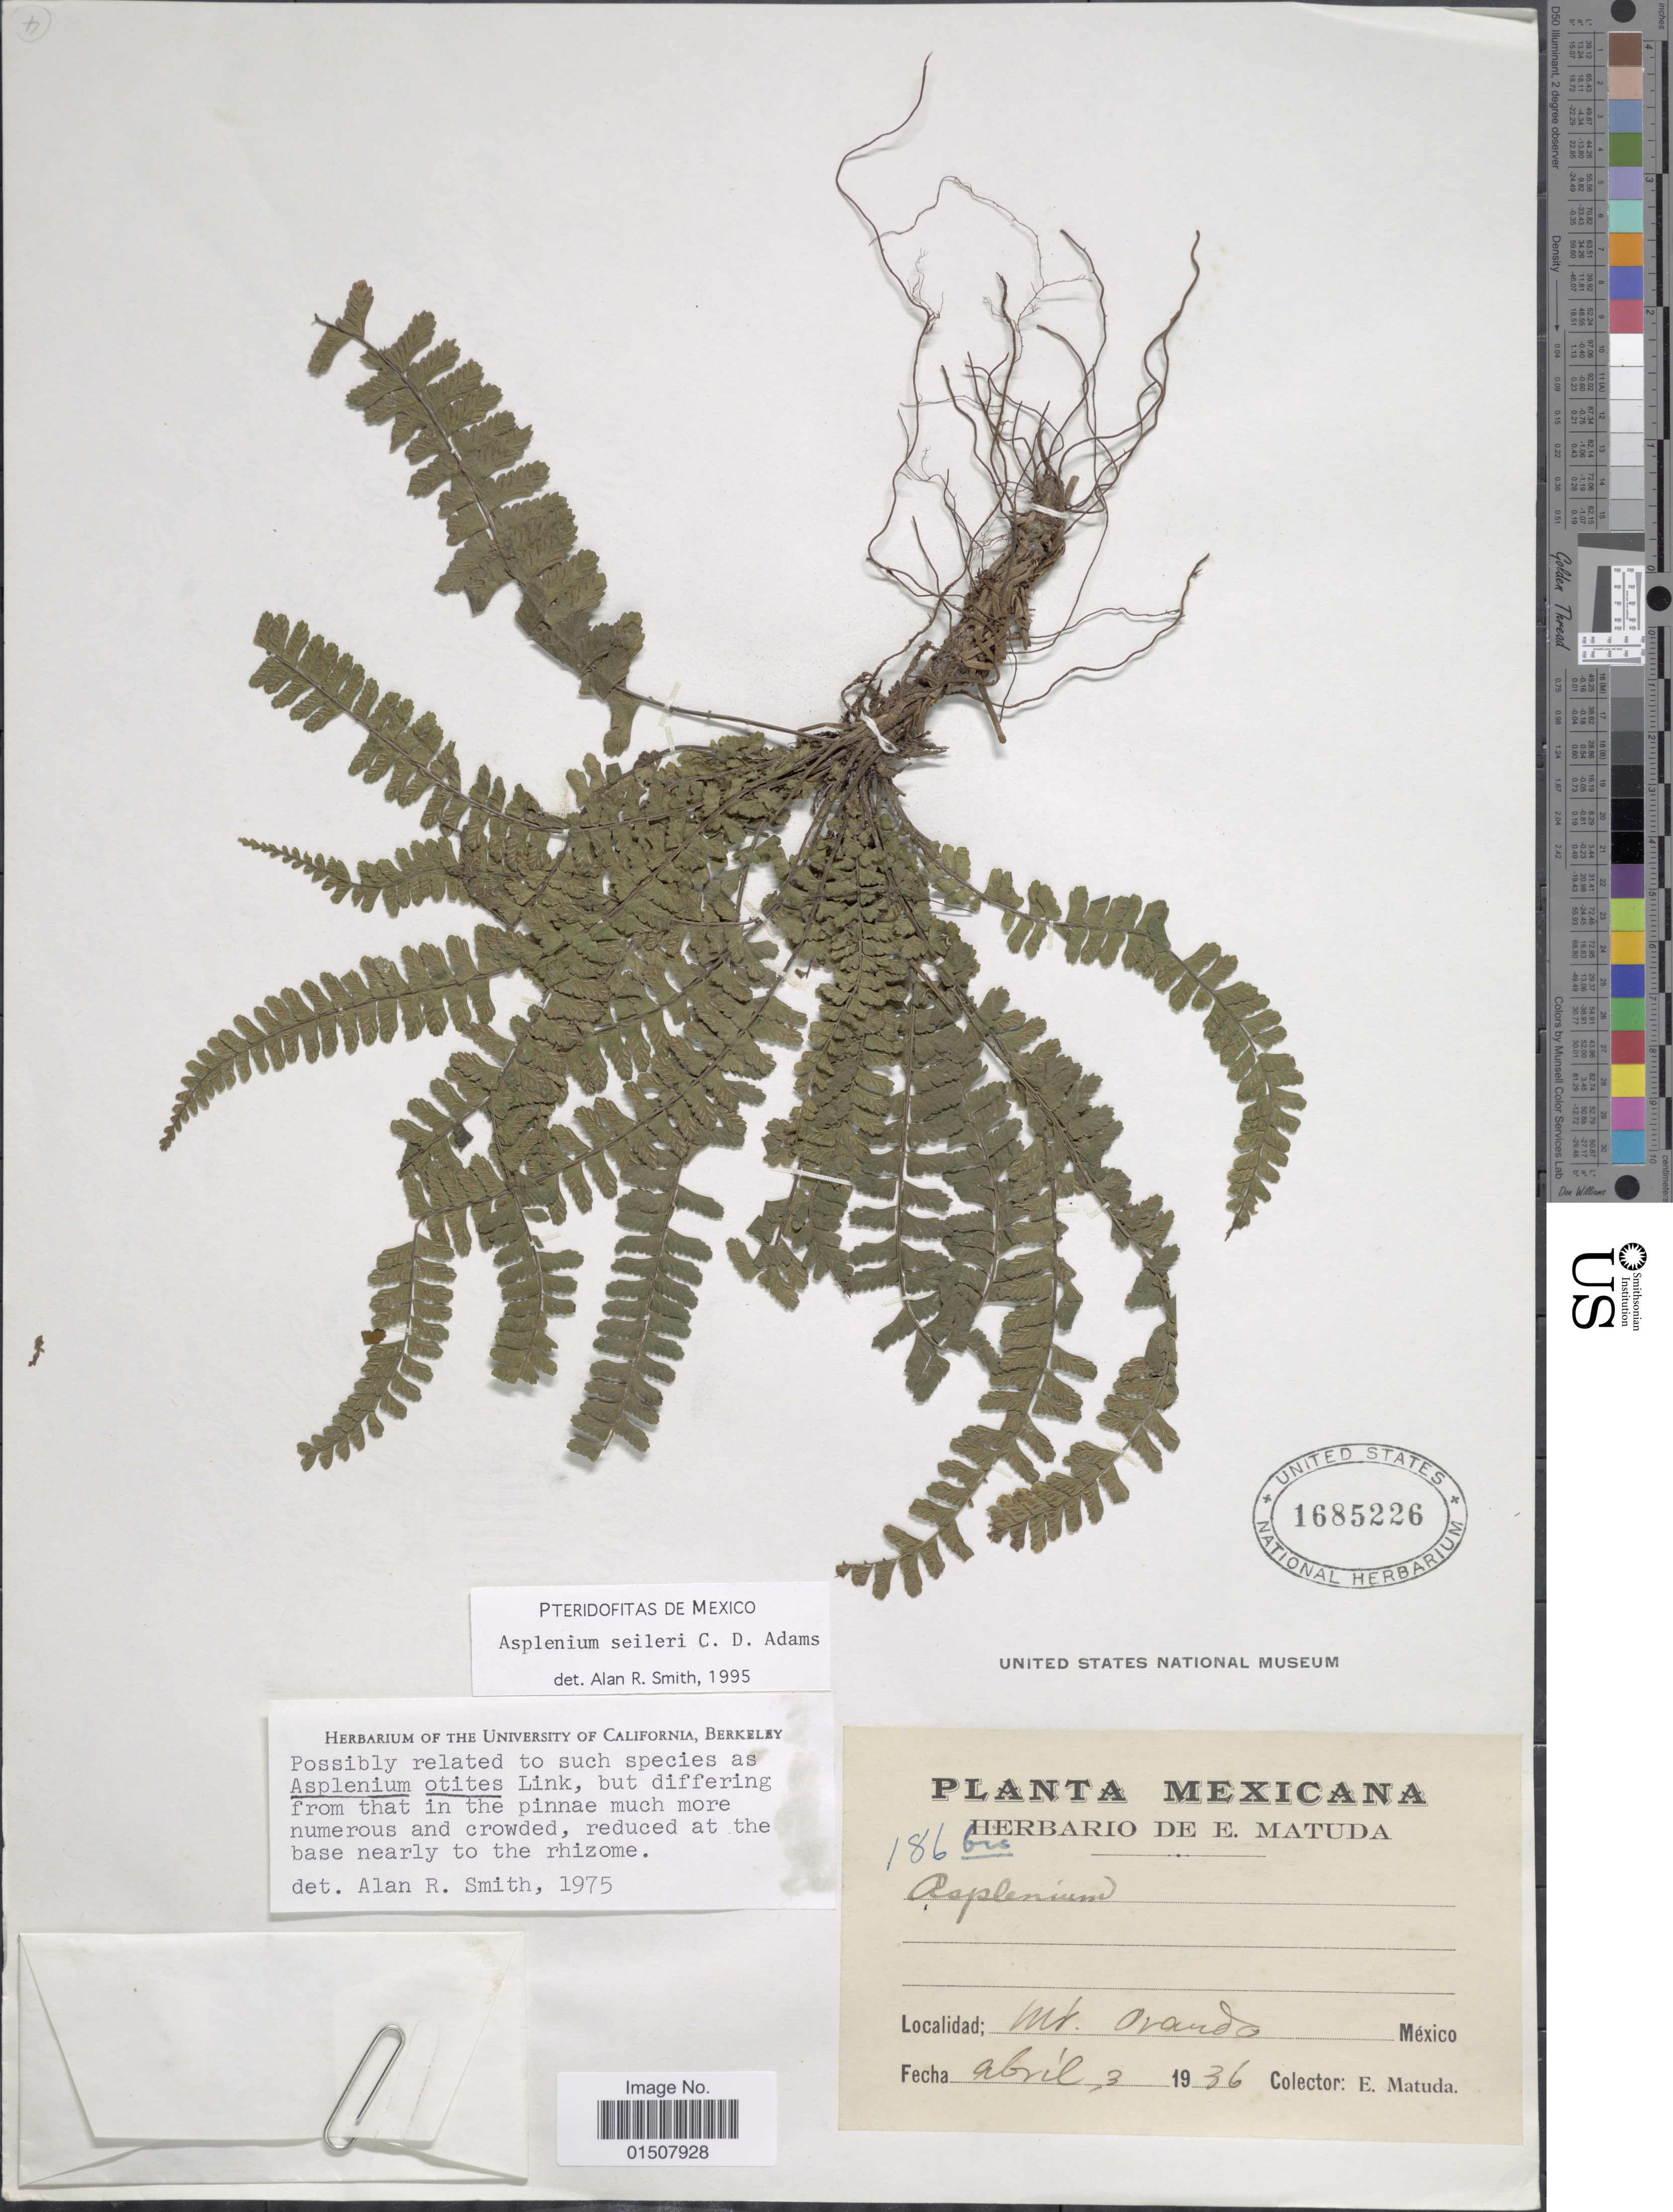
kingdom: Plantae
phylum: Tracheophyta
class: Polypodiopsida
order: Polypodiales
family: Aspleniaceae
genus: Asplenium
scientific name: Asplenium seileri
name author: C.D. Adams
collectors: E. Matuda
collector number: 186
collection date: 1936-04-03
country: Mexico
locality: Mt. Orando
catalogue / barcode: US 1685226